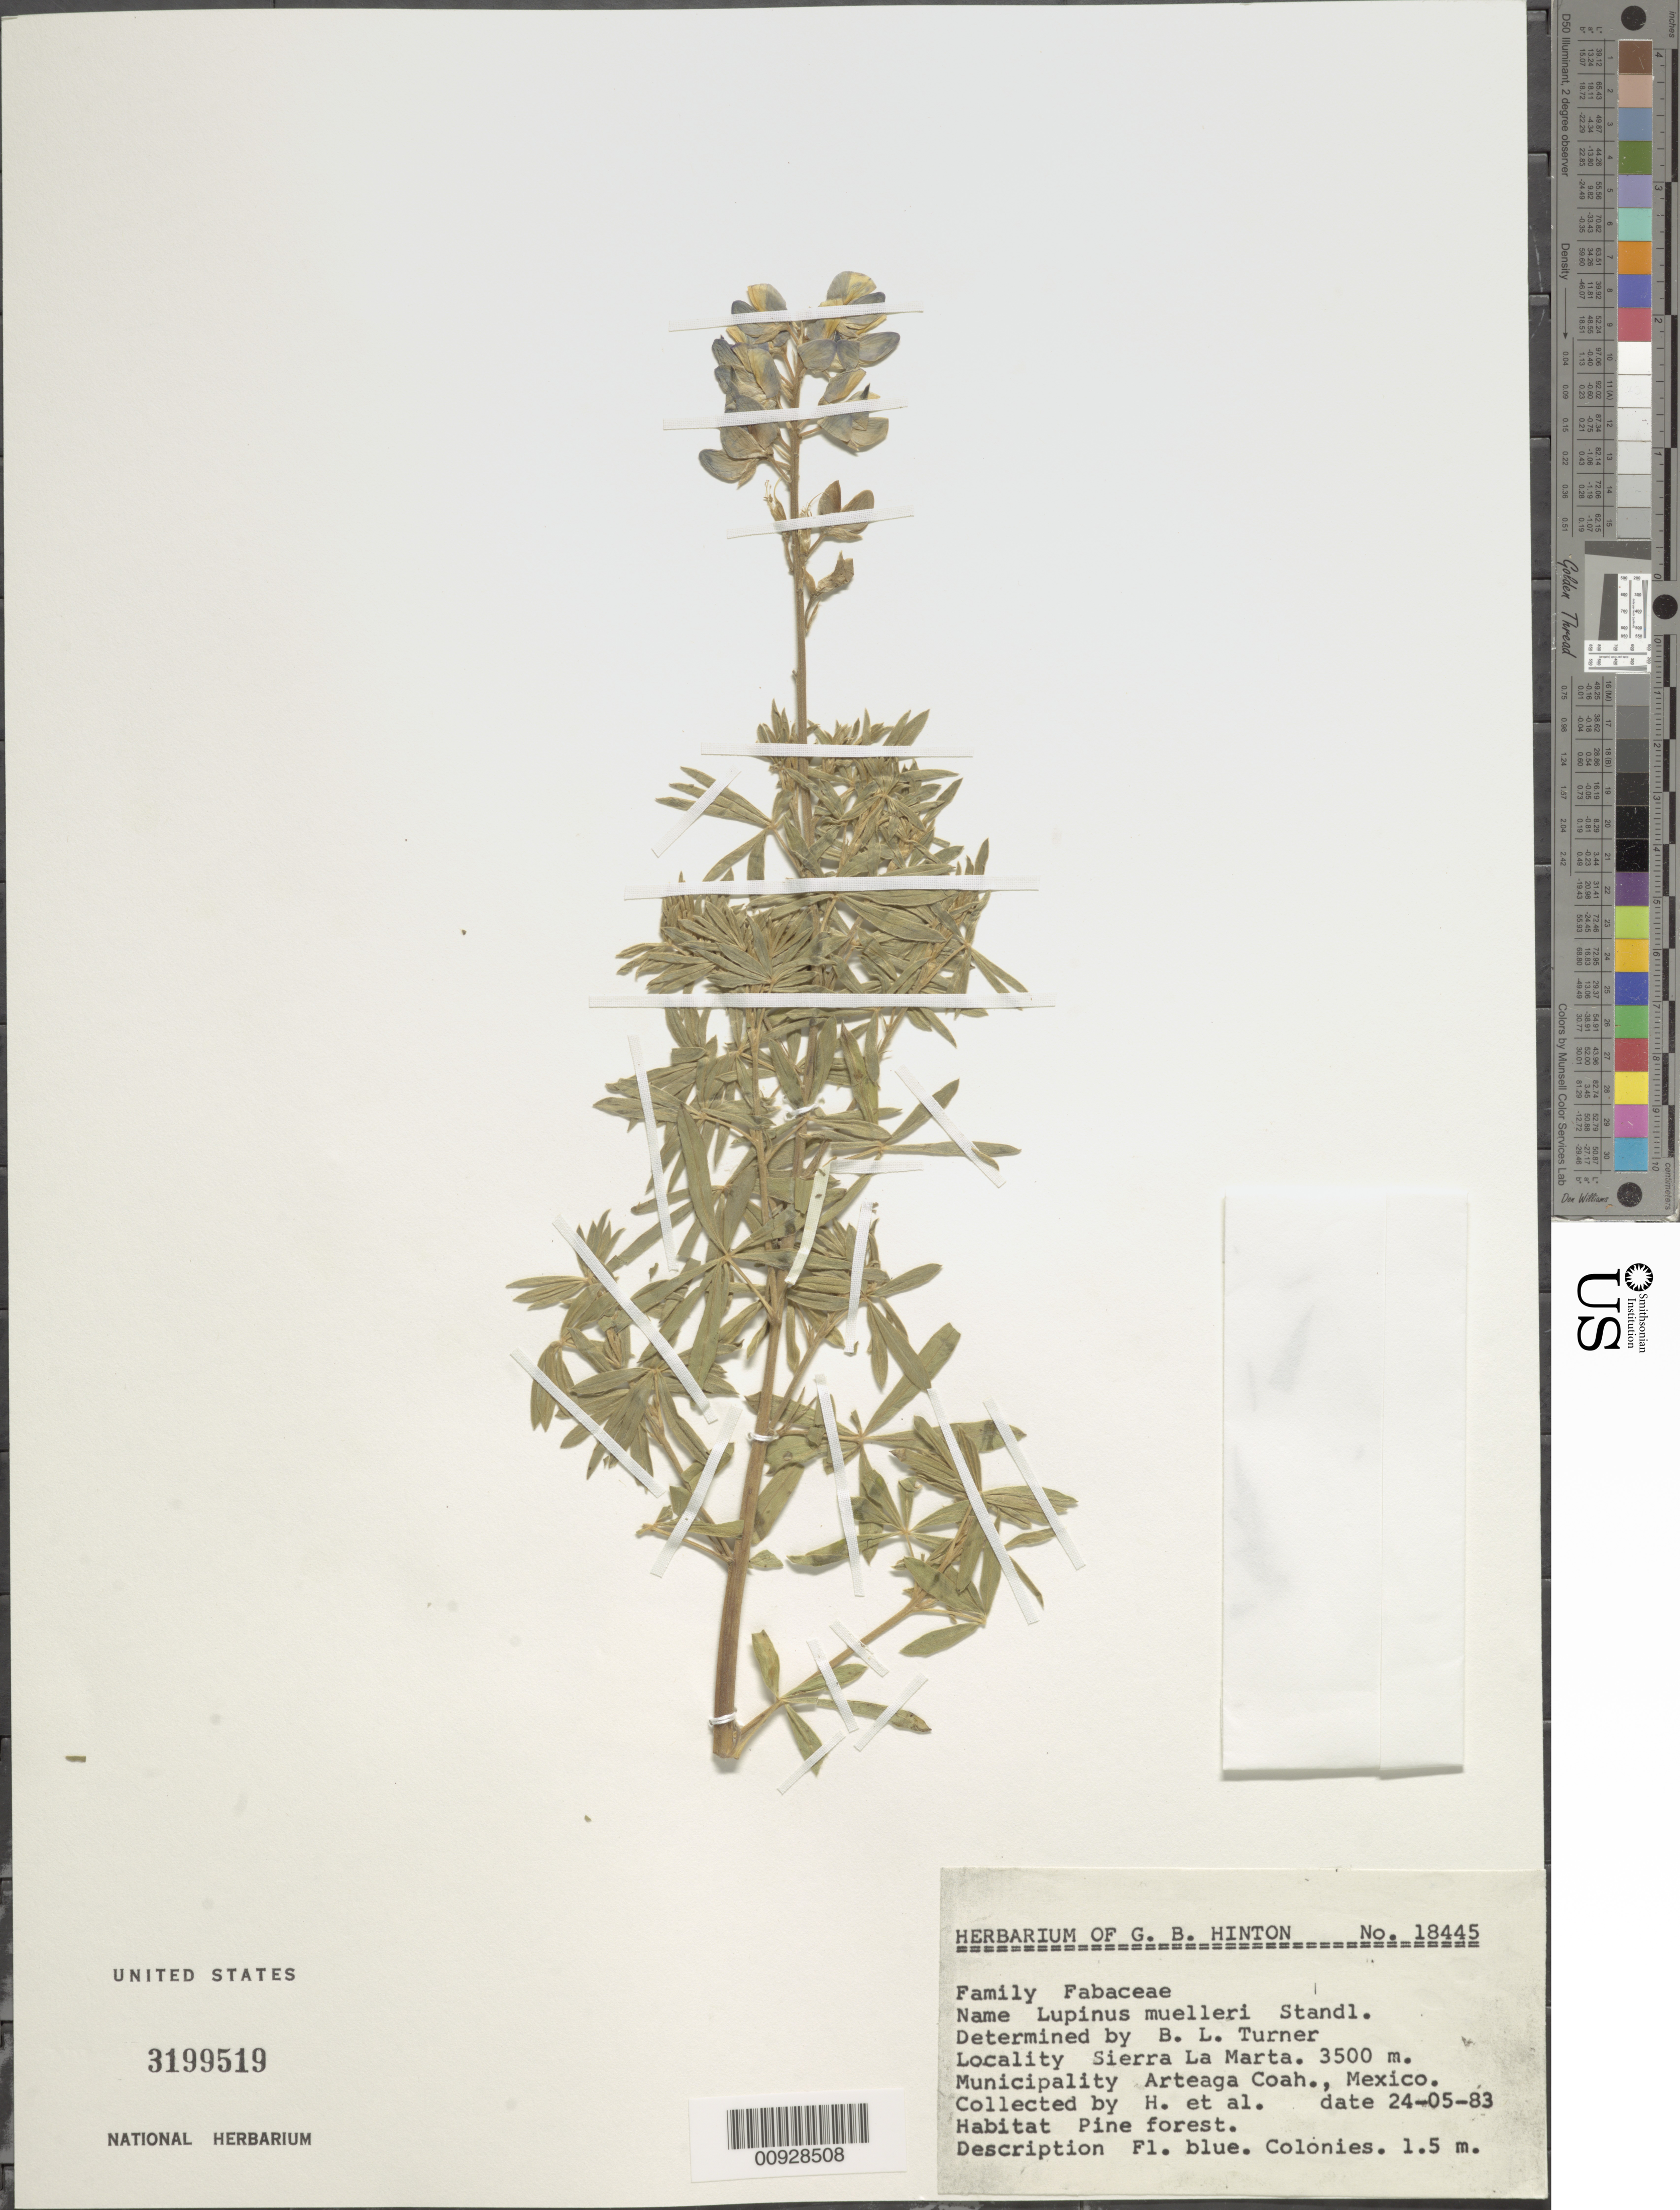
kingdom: Plantae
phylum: Tracheophyta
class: Magnoliopsida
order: Fabales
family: Fabaceae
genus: Lupinus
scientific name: Lupinus muelleri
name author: Standl.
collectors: G. B. Hinton & et al.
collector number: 18445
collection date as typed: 24 May 1983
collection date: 1983-05-24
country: Mexico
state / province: Coahuila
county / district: Arteaga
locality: Sierra La Marta, Municipality Arteaga, Coahuila.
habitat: Pine forest.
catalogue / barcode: US 3199519